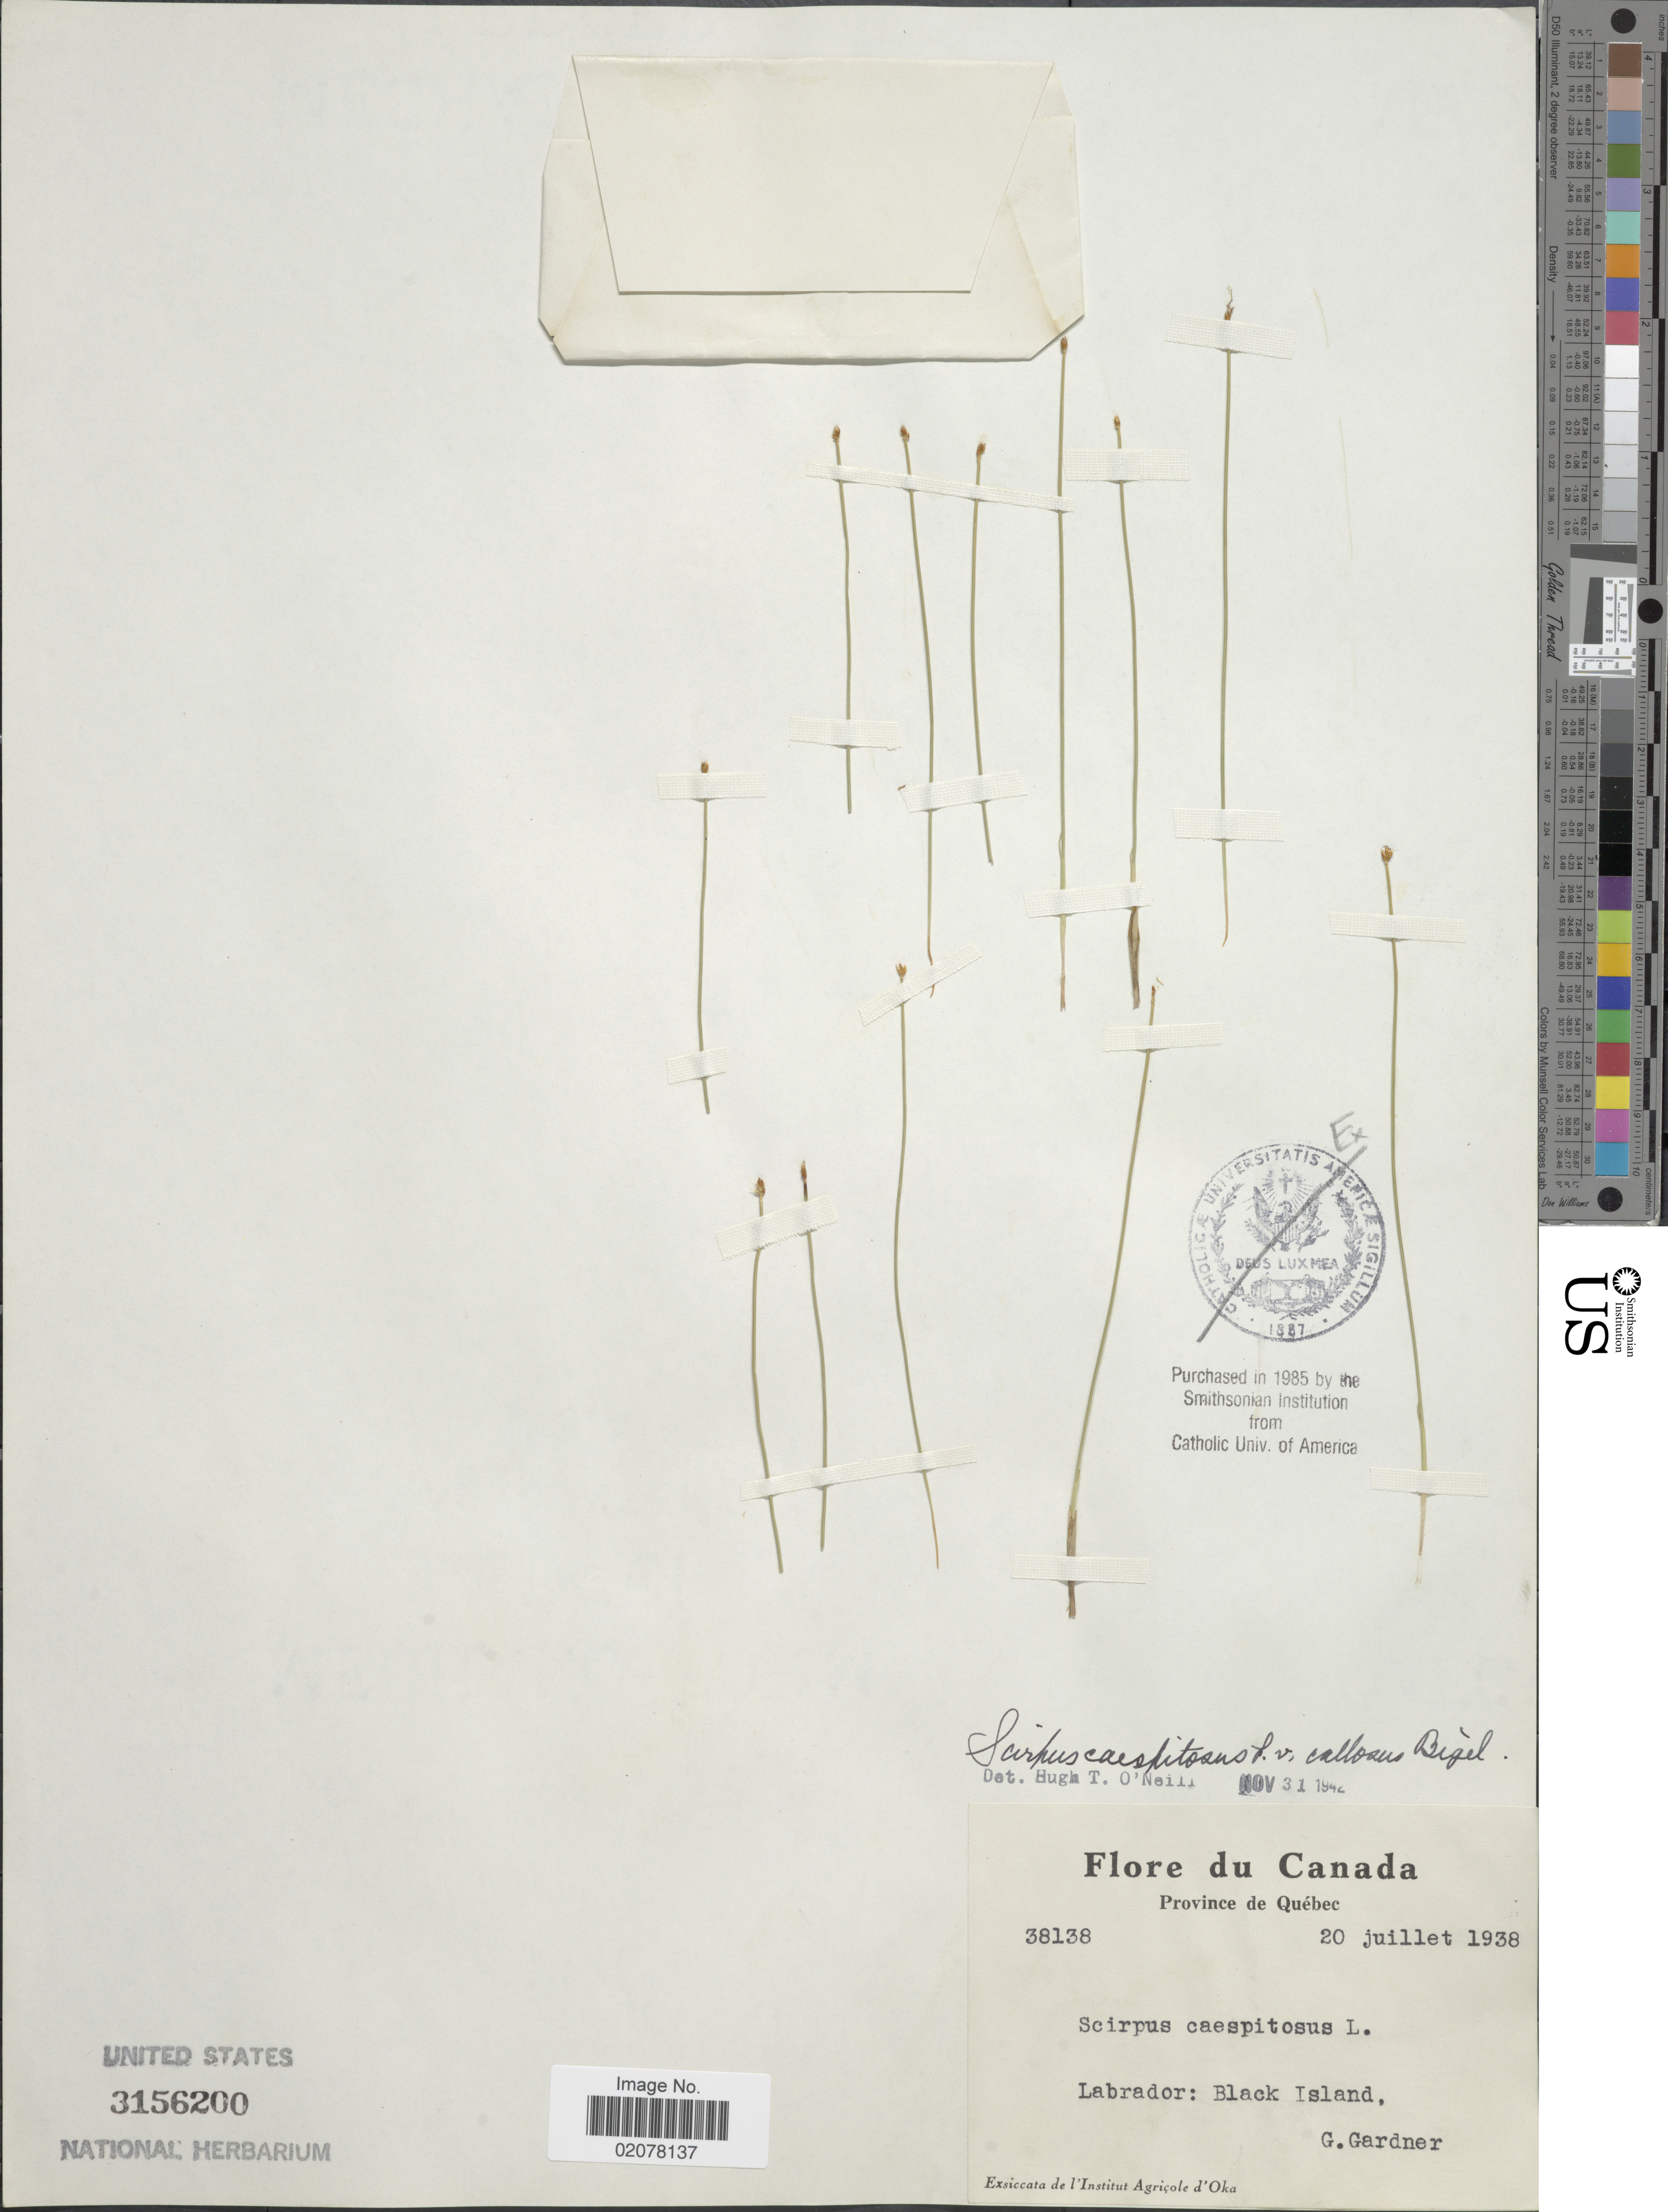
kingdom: Plantae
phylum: Tracheophyta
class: Liliopsida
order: Poales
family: Cyperaceae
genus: Trichophorum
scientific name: Trichophorum cespitosum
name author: (L.) Hartm.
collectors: G. Gardner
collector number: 38138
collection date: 1938-07-20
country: Canada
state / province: Newfoundland and Labrador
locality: Province de Québec. Labrador: Black Island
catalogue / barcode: US 3156200